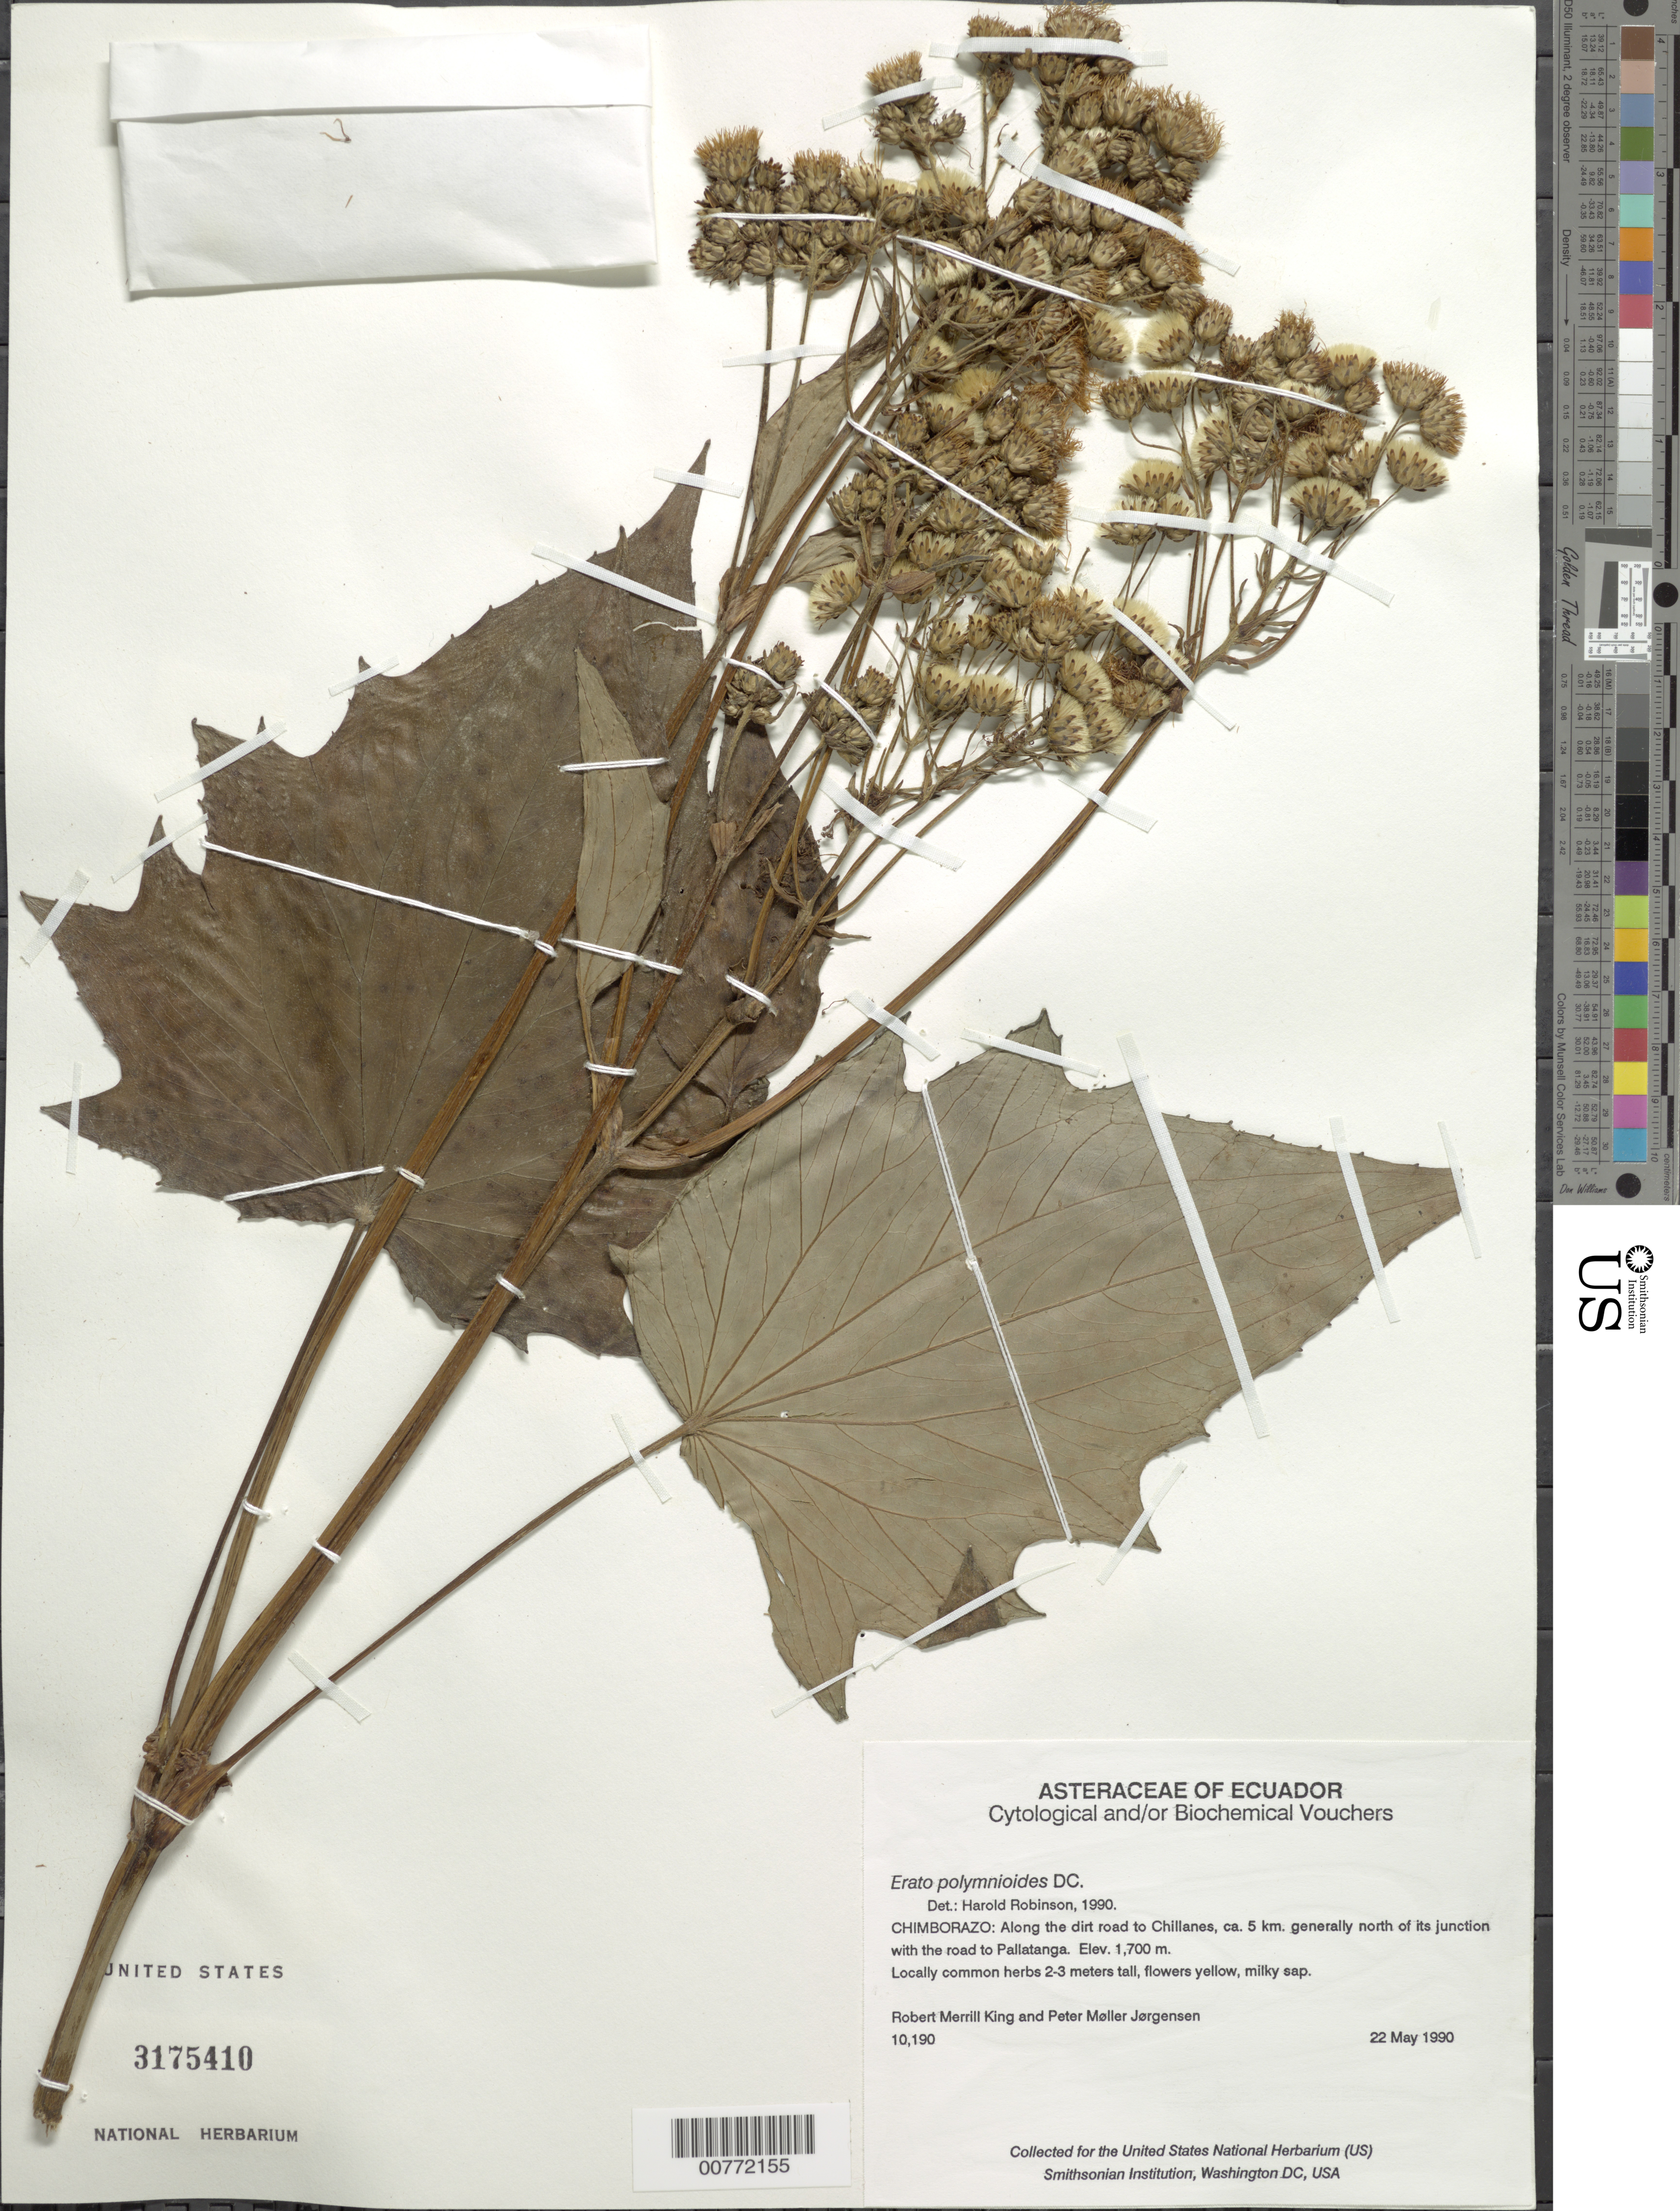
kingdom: Plantae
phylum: Tracheophyta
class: Magnoliopsida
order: Asterales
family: Asteraceae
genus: Erato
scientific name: Erato polymnioides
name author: DC.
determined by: Robinson, Harold E., (US)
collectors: R. M. King & P. Jørgensen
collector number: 10190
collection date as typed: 22 May 1990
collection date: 1990-05-22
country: Ecuador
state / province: Chimborazo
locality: Chillanes, along dirt road to, ca. 5 km generally N of its junction with the road to Pallatanga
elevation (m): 1700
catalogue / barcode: US 3175410